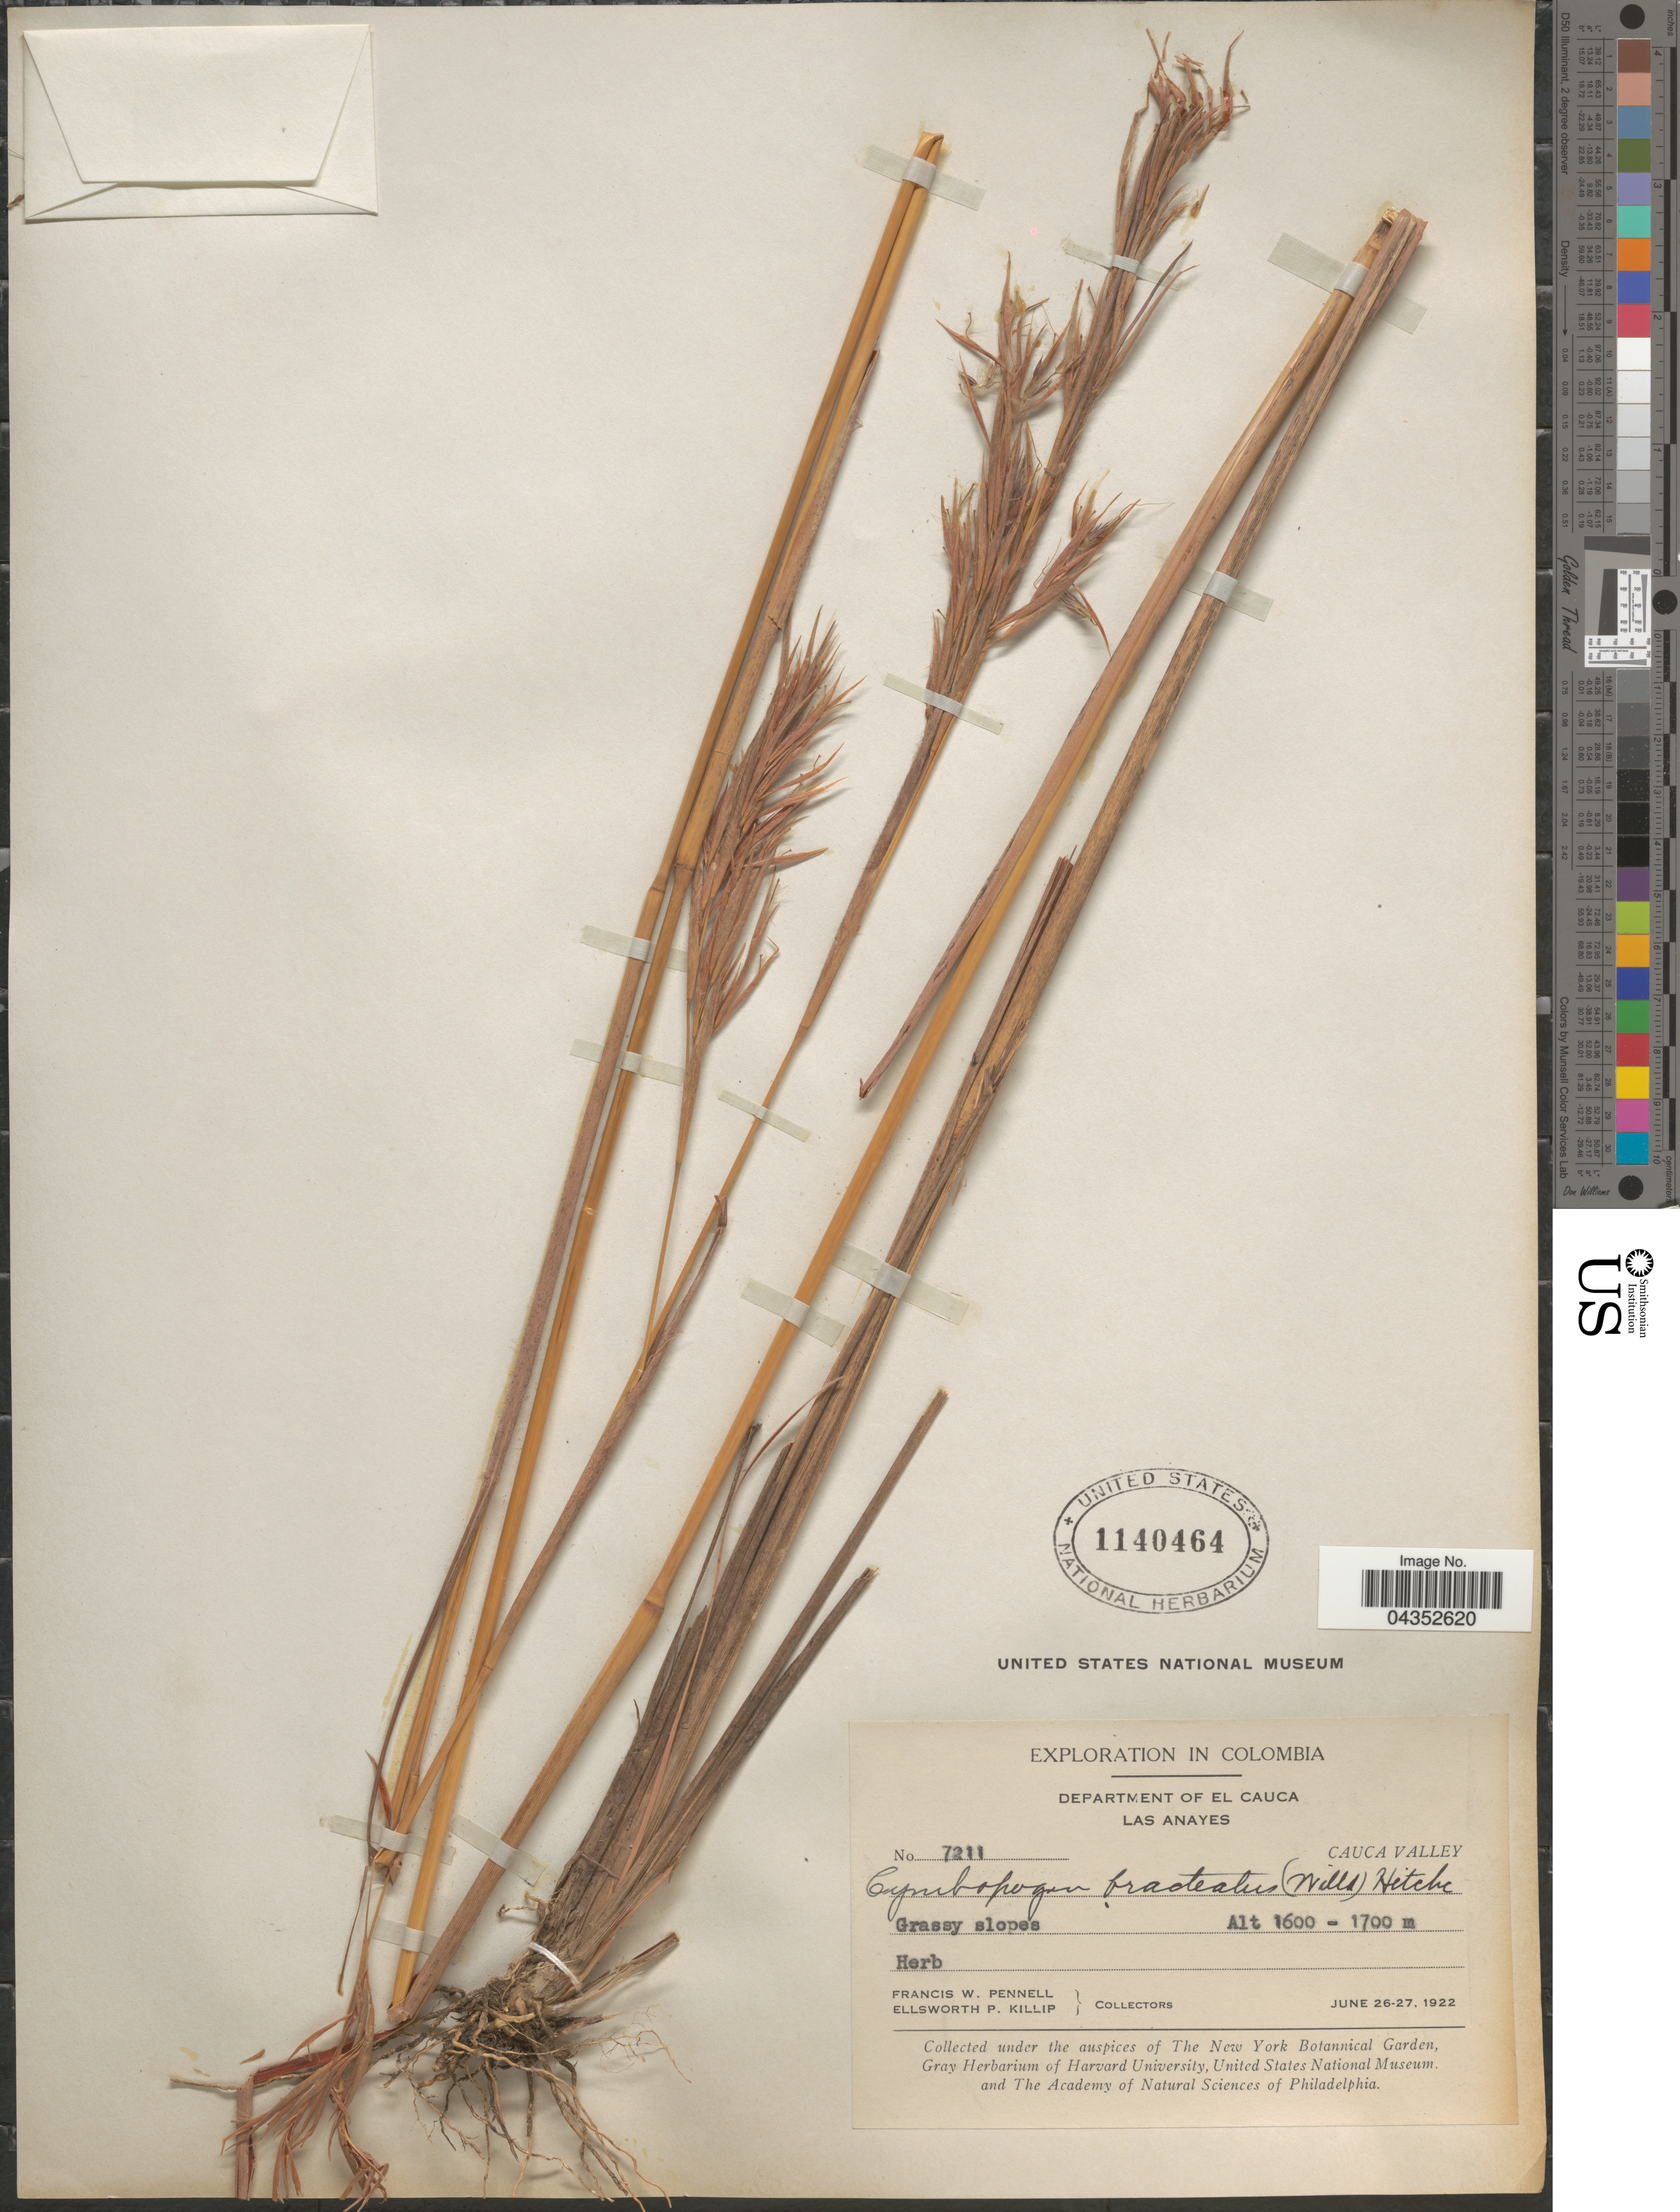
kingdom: Plantae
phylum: Tracheophyta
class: Liliopsida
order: Poales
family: Poaceae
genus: Hyparrhenia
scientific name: Hyparrhenia bracteata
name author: (Humb. & Bonpl.) Stapf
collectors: F. W. Pennell & E. P. Killip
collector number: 7211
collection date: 1922-06-26/1922-06-27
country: Colombia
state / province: Cauca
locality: Exploration in Colombia. Department of El Cauca. Las Anayes. Cauca Valley. Grassy slopes.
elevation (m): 1600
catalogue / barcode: US 1140464